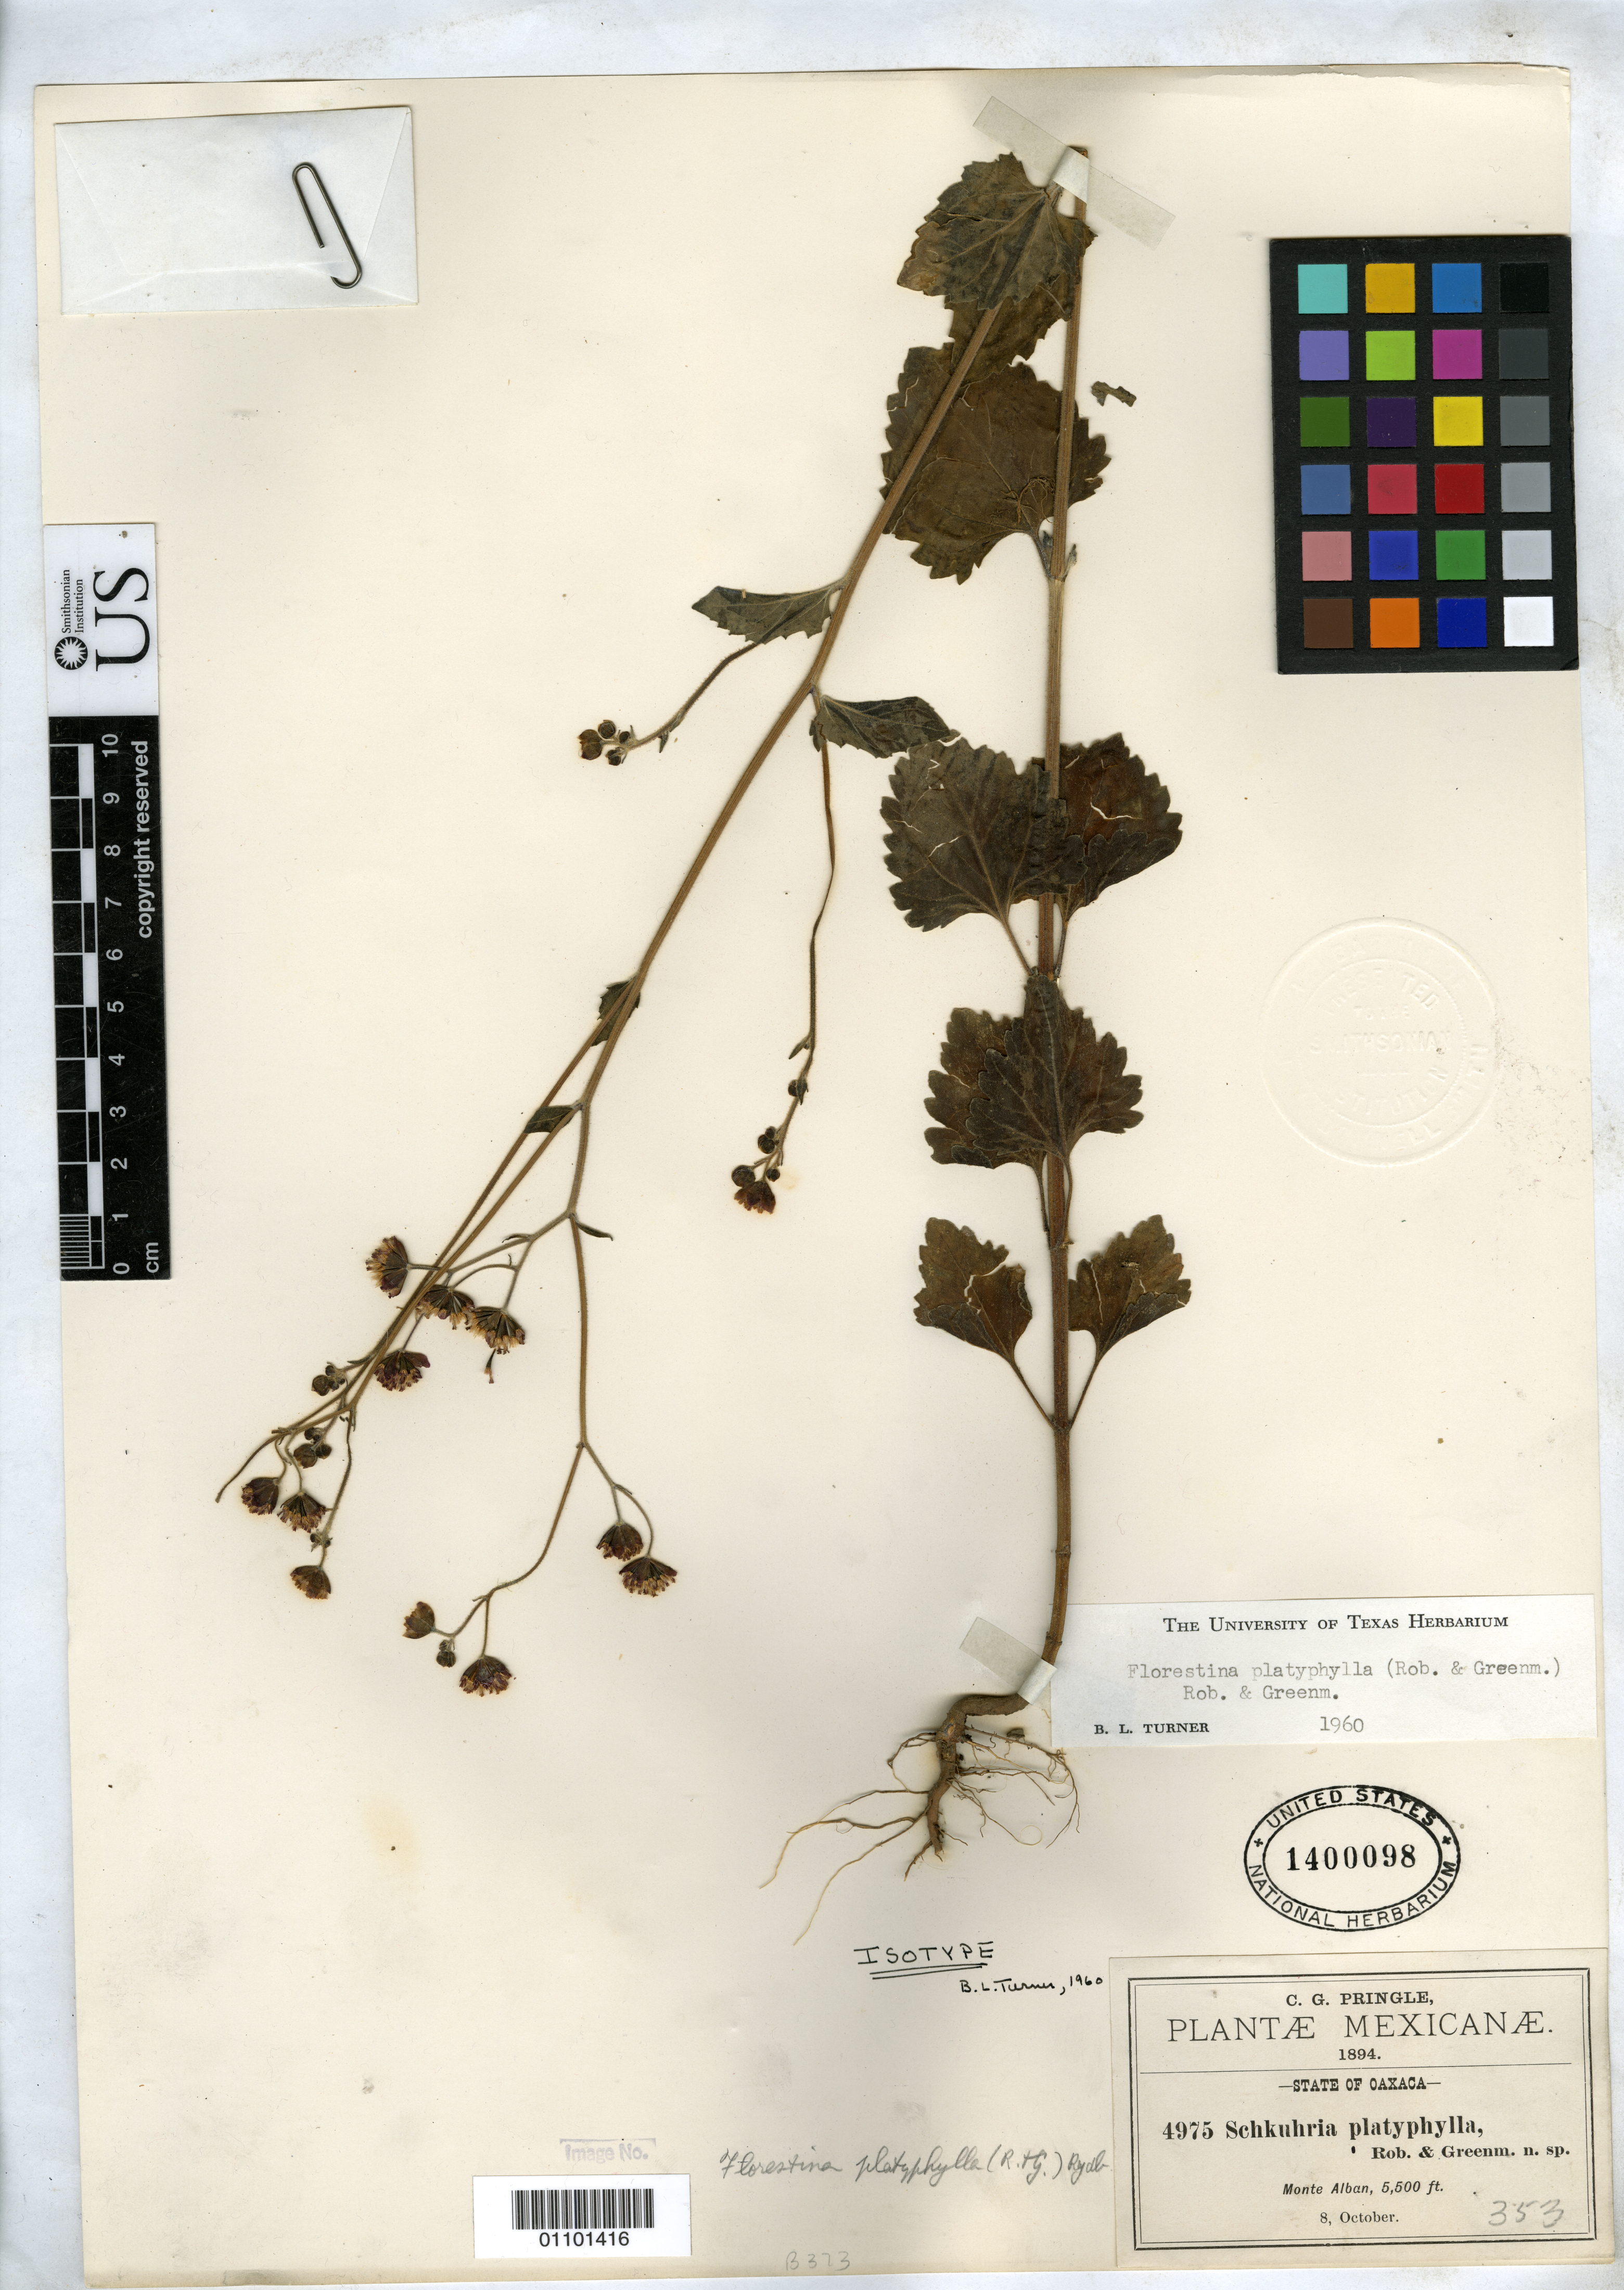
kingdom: Plantae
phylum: Tracheophyta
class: Magnoliopsida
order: Asterales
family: Asteraceae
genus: Schkuhria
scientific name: Schkuhria platyphylla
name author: B.L. Rob. & Greenm.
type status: Isotype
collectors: C. G. Pringle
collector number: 4975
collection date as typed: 08 Oct 1894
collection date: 1894-10-08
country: Mexico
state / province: Oaxaca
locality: Monte Alban.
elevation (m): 1676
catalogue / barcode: US 1400098